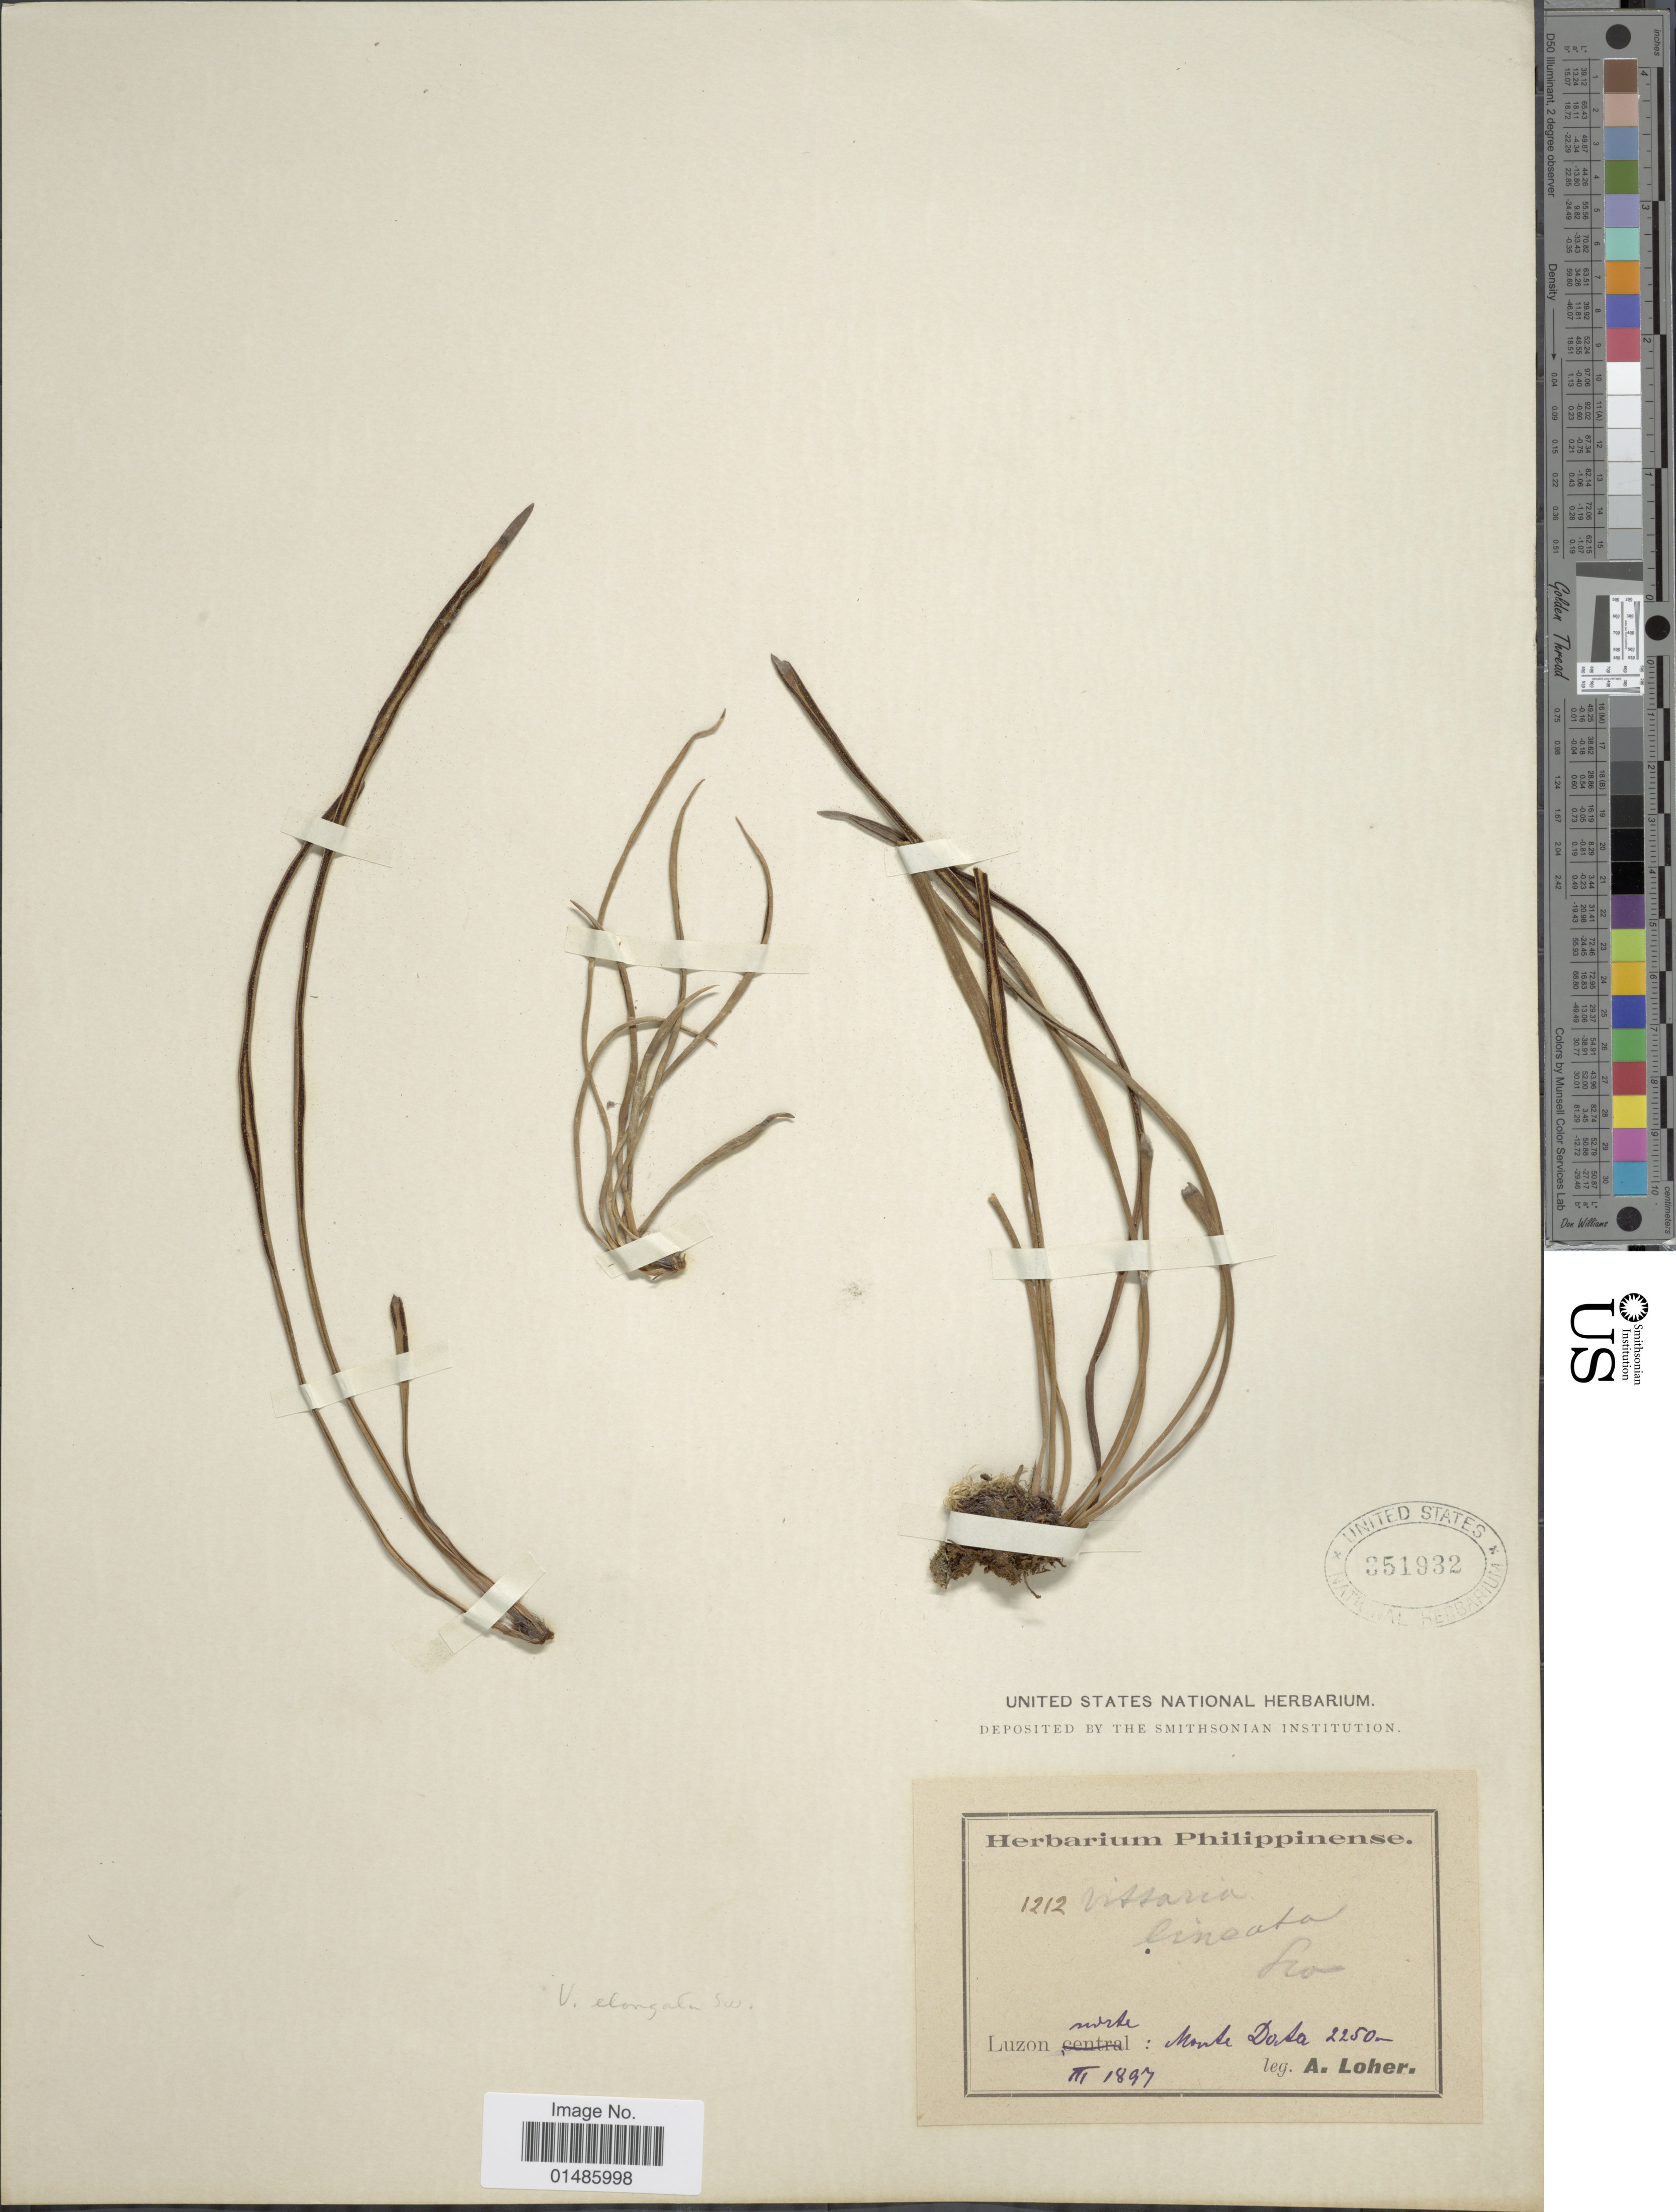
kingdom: Plantae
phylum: Tracheophyta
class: Polypodiopsida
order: Polypodiales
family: Pteridaceae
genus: Haplopteris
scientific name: Haplopteris elongata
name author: (Sw.) Crane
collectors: A. Loher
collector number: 1212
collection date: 1897-03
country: Philippines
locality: Luzon norte: Monte Data.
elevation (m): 2250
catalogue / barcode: US 351932